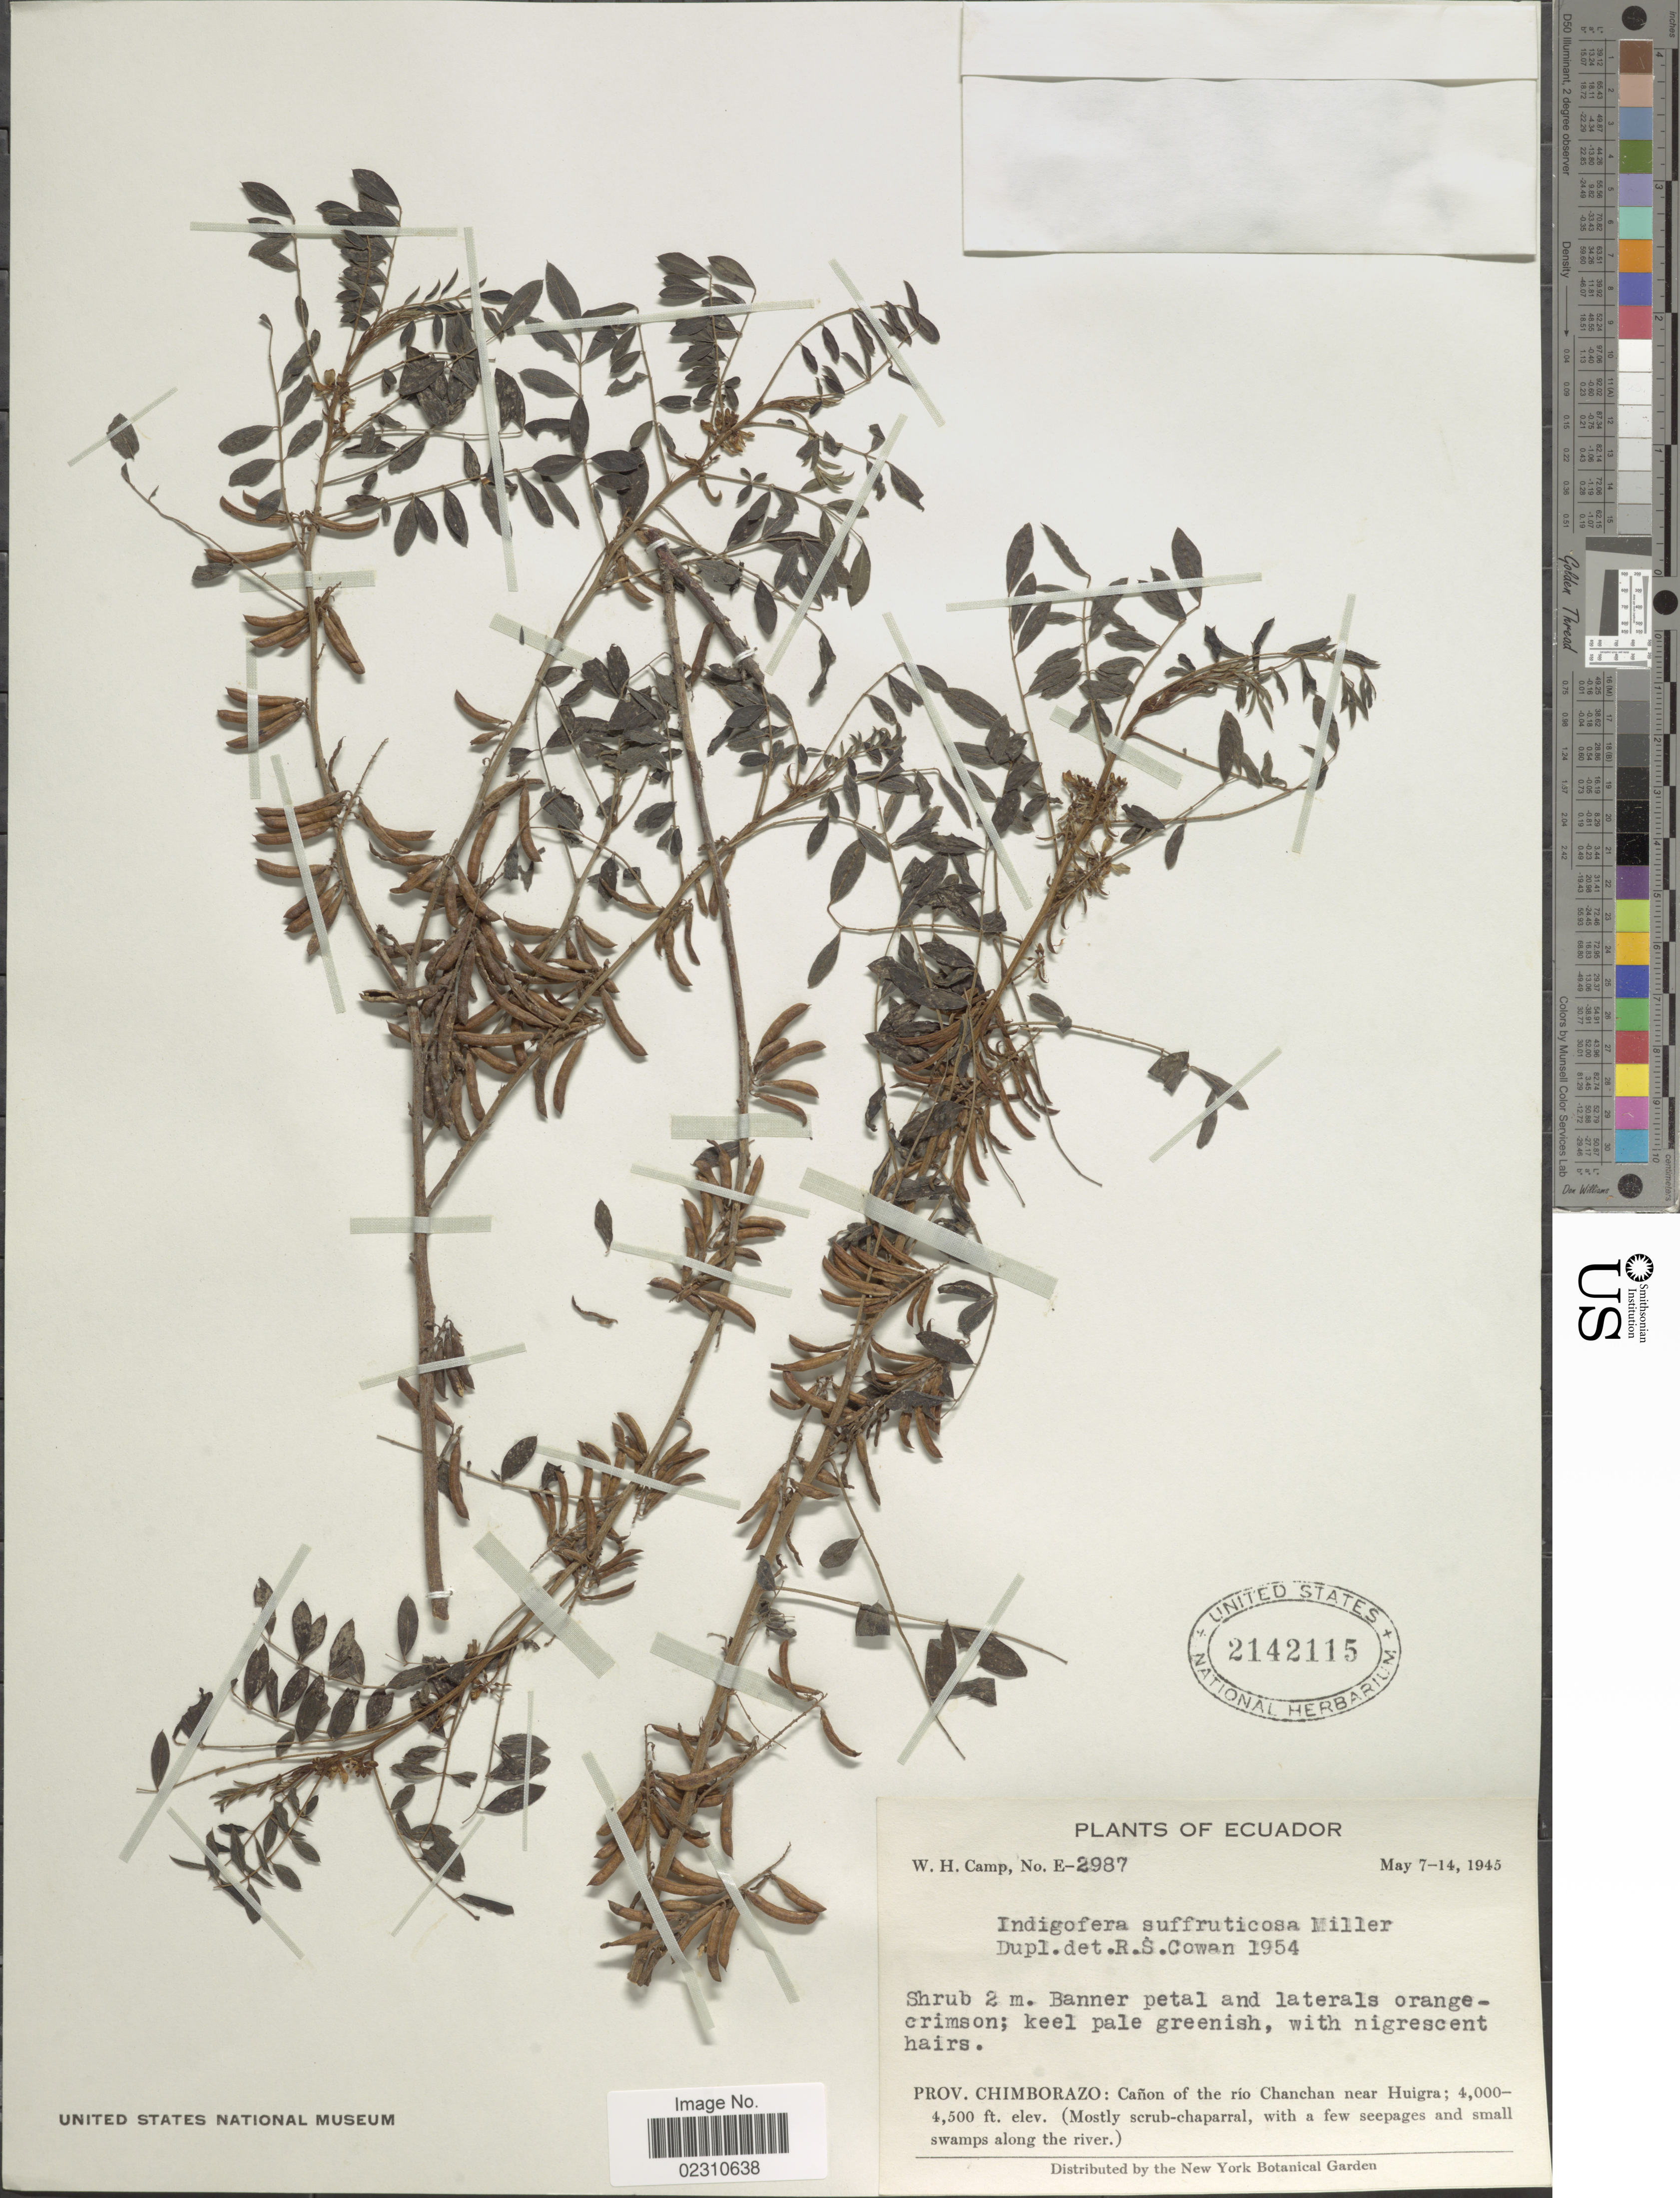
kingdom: Plantae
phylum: Tracheophyta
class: Magnoliopsida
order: Fabales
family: Fabaceae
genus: Indigofera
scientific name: Indigofera suffruticosa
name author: Mill.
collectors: W. H. Camp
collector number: E-2987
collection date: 1945-05-07/1945-05-14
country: Ecuador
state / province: Chimborazo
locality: Prov. Chimborazo: Canon of the rio Chanchan near Huigra.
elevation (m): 1219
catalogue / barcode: US 2142115